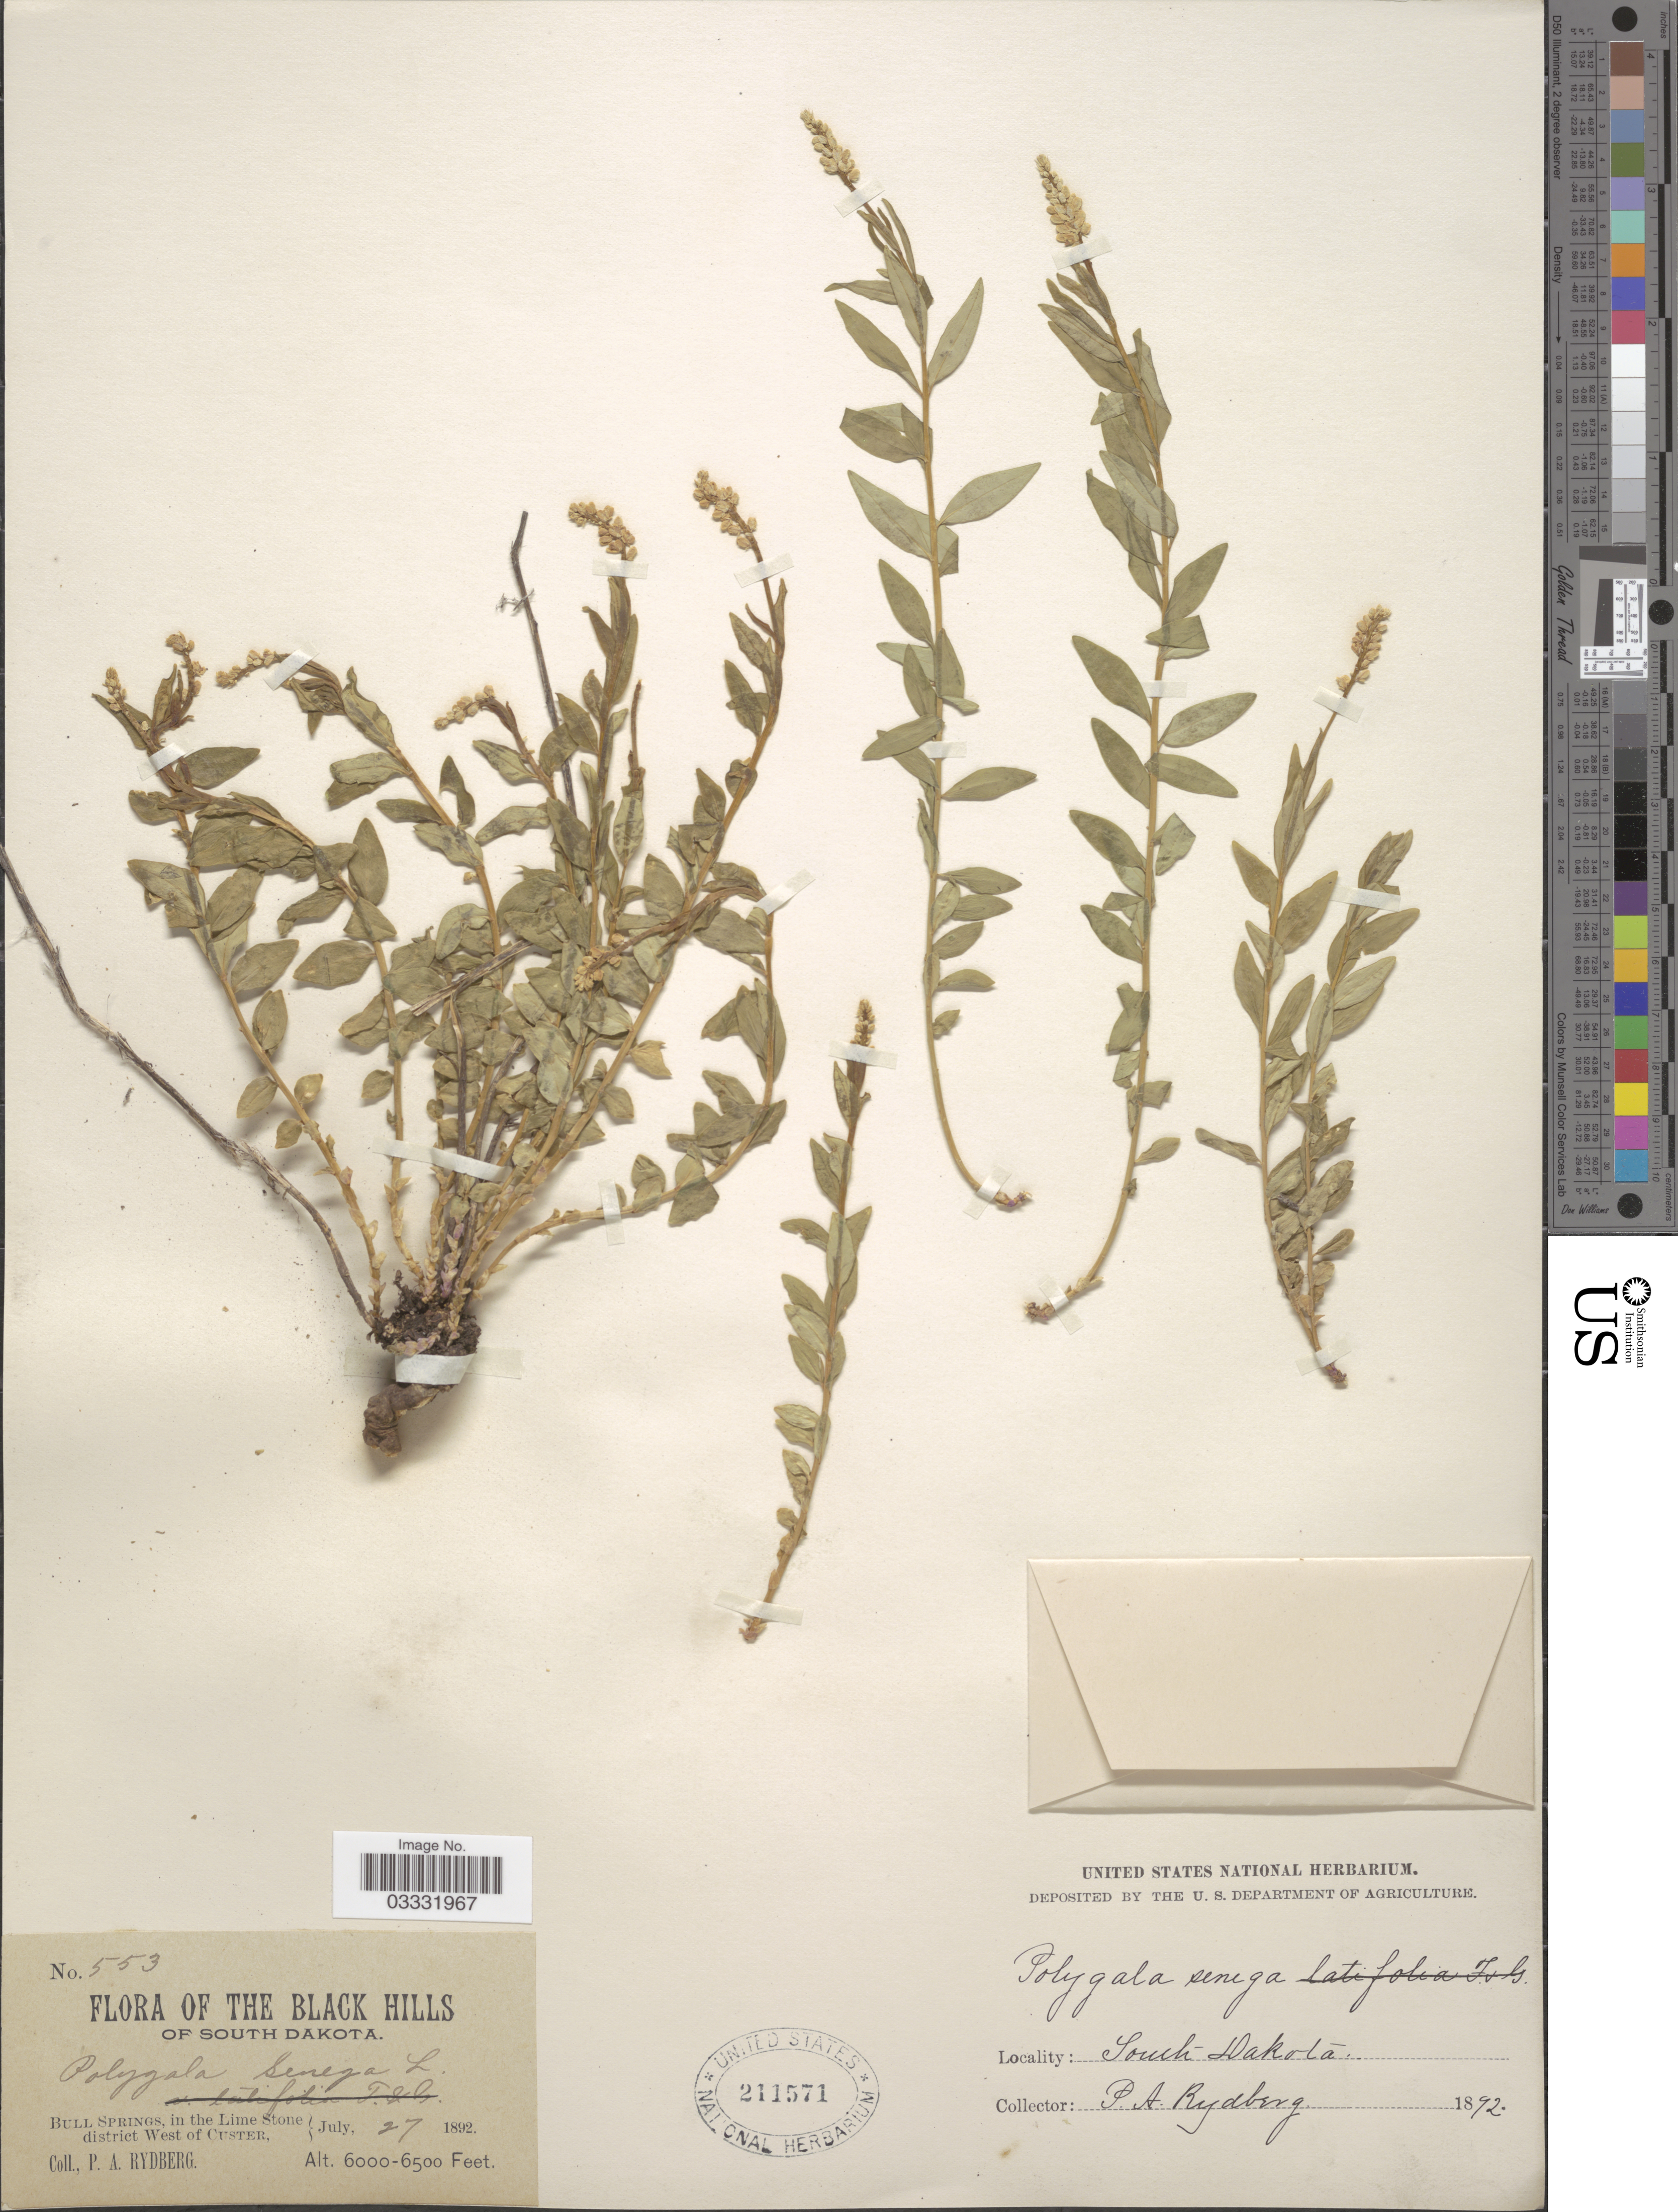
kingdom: Plantae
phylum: Tracheophyta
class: Magnoliopsida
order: Fabales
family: Polygalaceae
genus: Polygala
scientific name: Polygala senega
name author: L.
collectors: P. A. Rydberg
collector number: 553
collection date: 1892-07-27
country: United States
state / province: South Dakota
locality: The Black Hills of South Dakota. Bull Springs, in the Lime Stone district West of Custer.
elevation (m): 1829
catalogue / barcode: US 211571